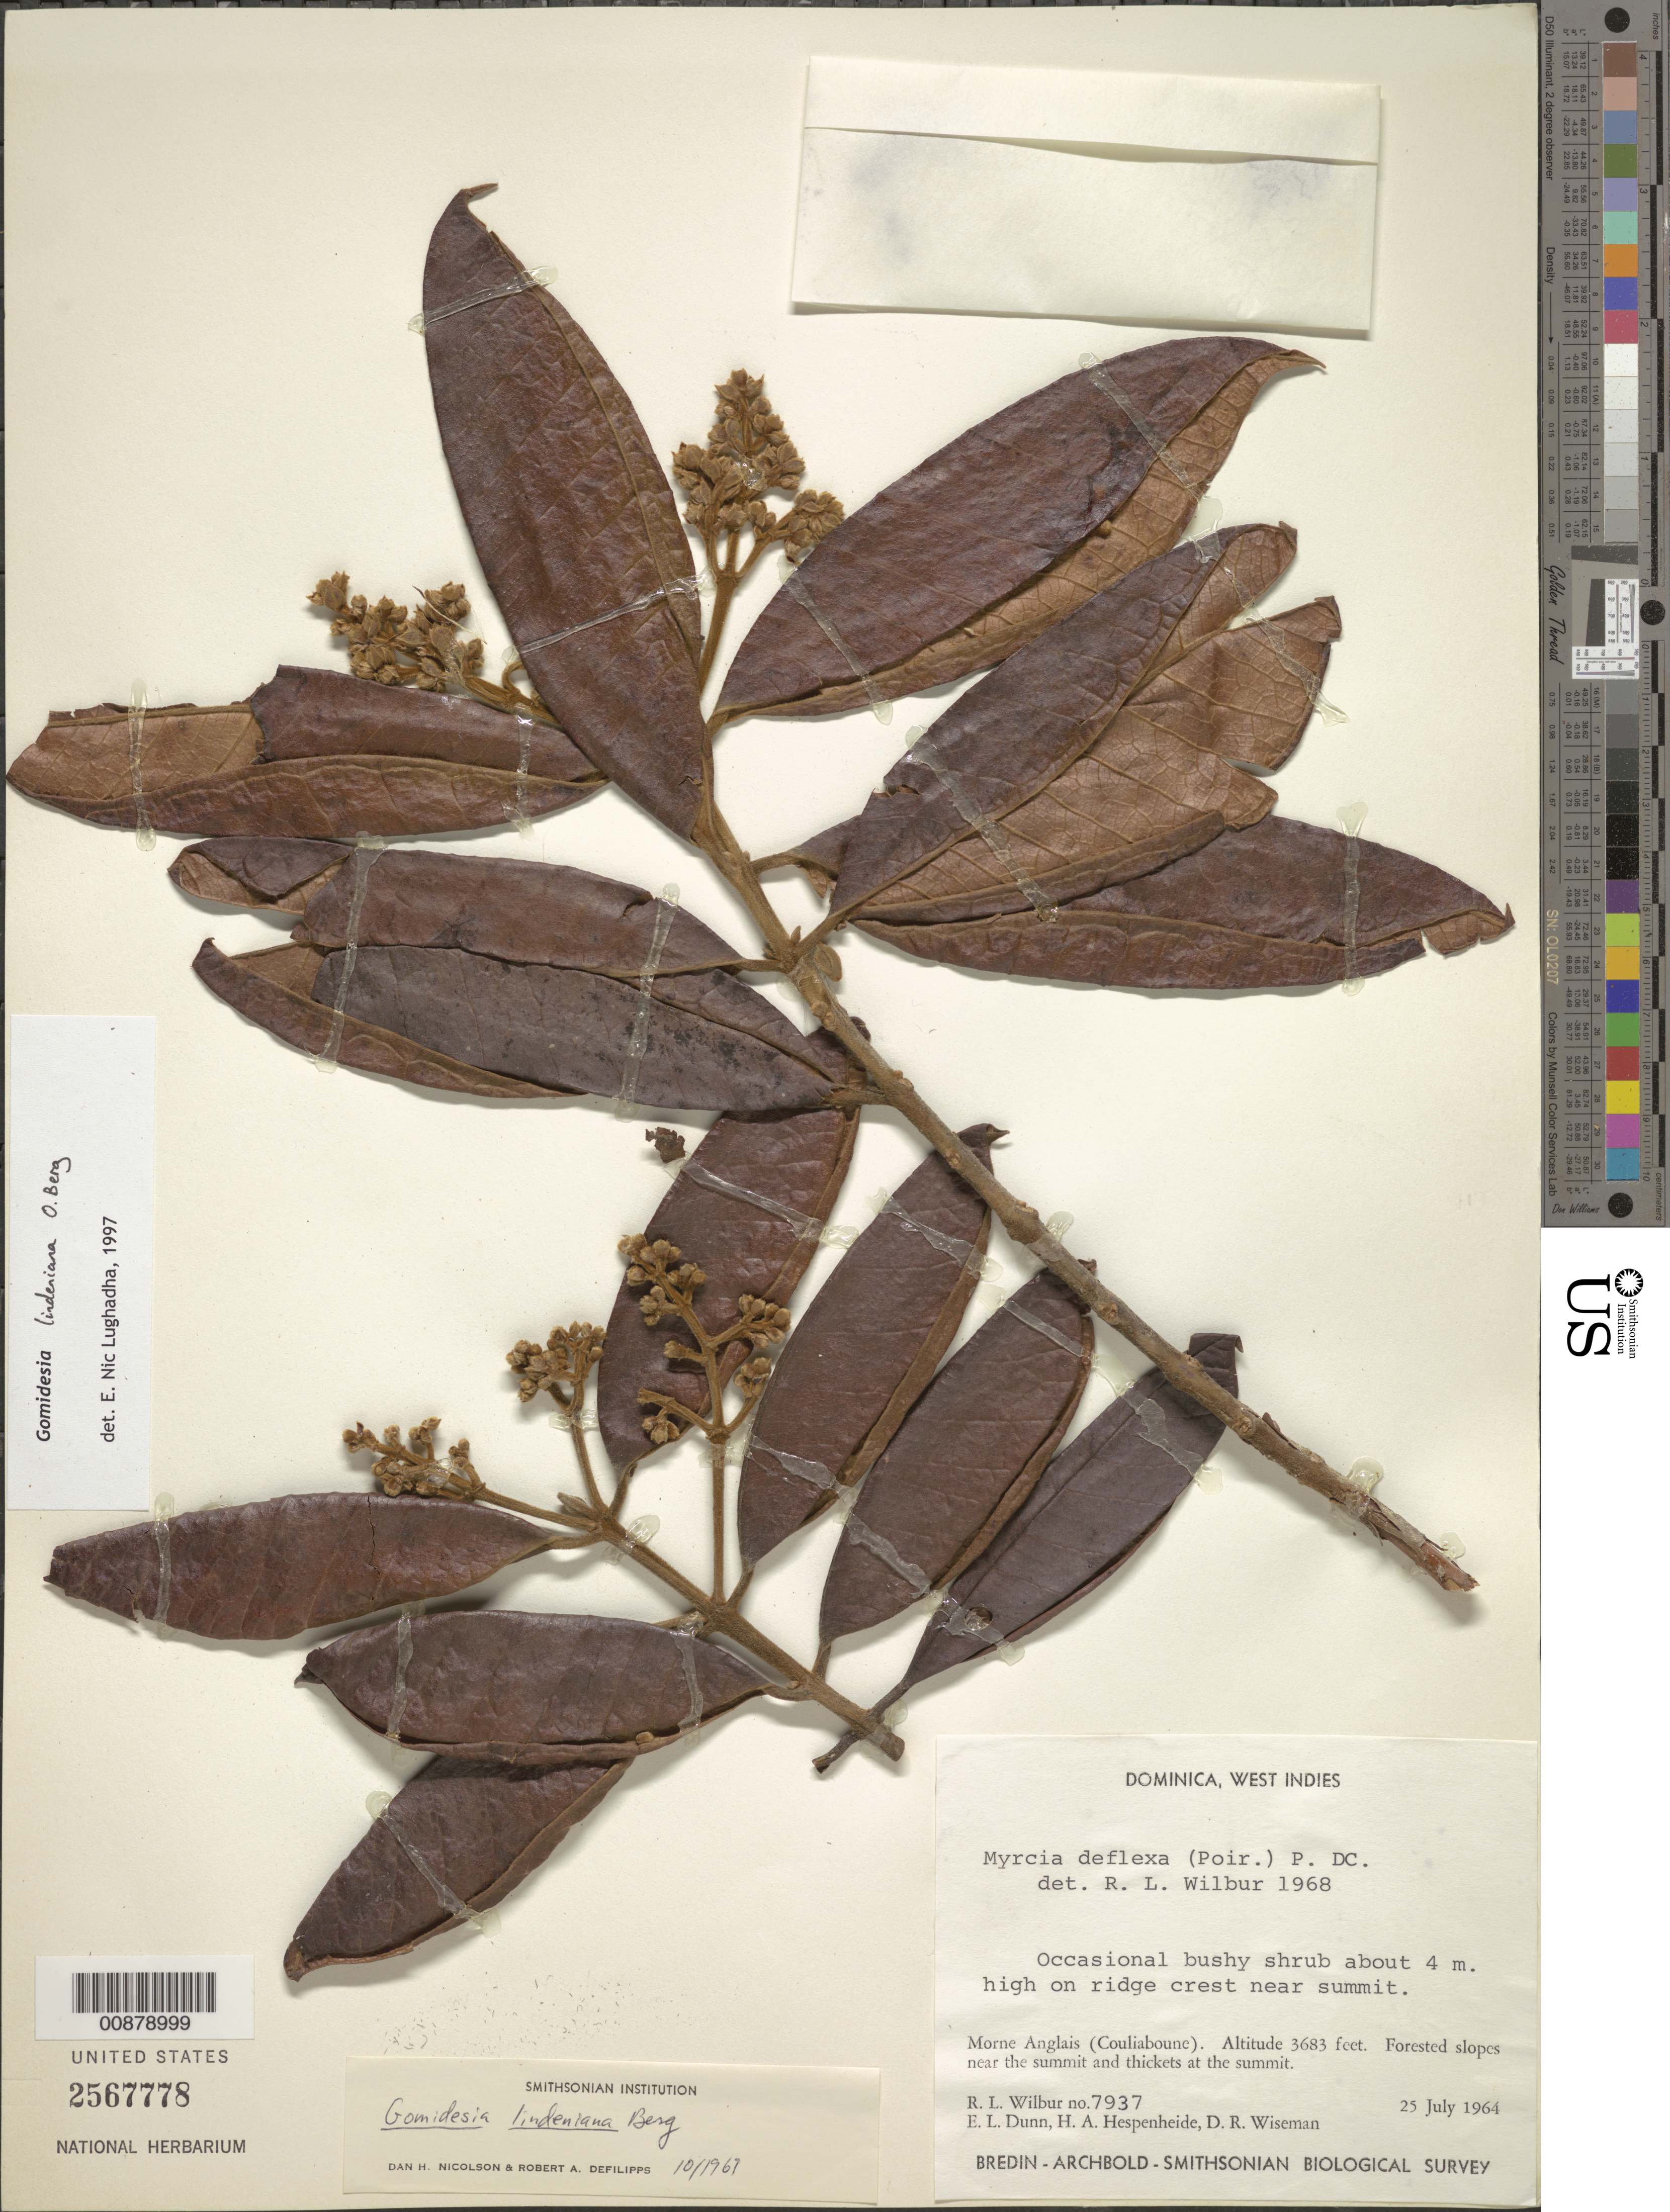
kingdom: Plantae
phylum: Tracheophyta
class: Magnoliopsida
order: Myrtales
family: Myrtaceae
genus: Myrcia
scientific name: Myrcia fenzliana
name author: O. Berg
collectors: R. L. Wilbur, E. Dunn, H. A. Hespenheide & D. R. Wiseman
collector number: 7937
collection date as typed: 25 Jul 1964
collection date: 1964-07-25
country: Dominica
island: Dominica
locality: Morne Anglais (Couliaboune).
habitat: On ridge crest near summit; forested slopes and thickets at summit.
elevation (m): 1123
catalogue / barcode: US 2567778